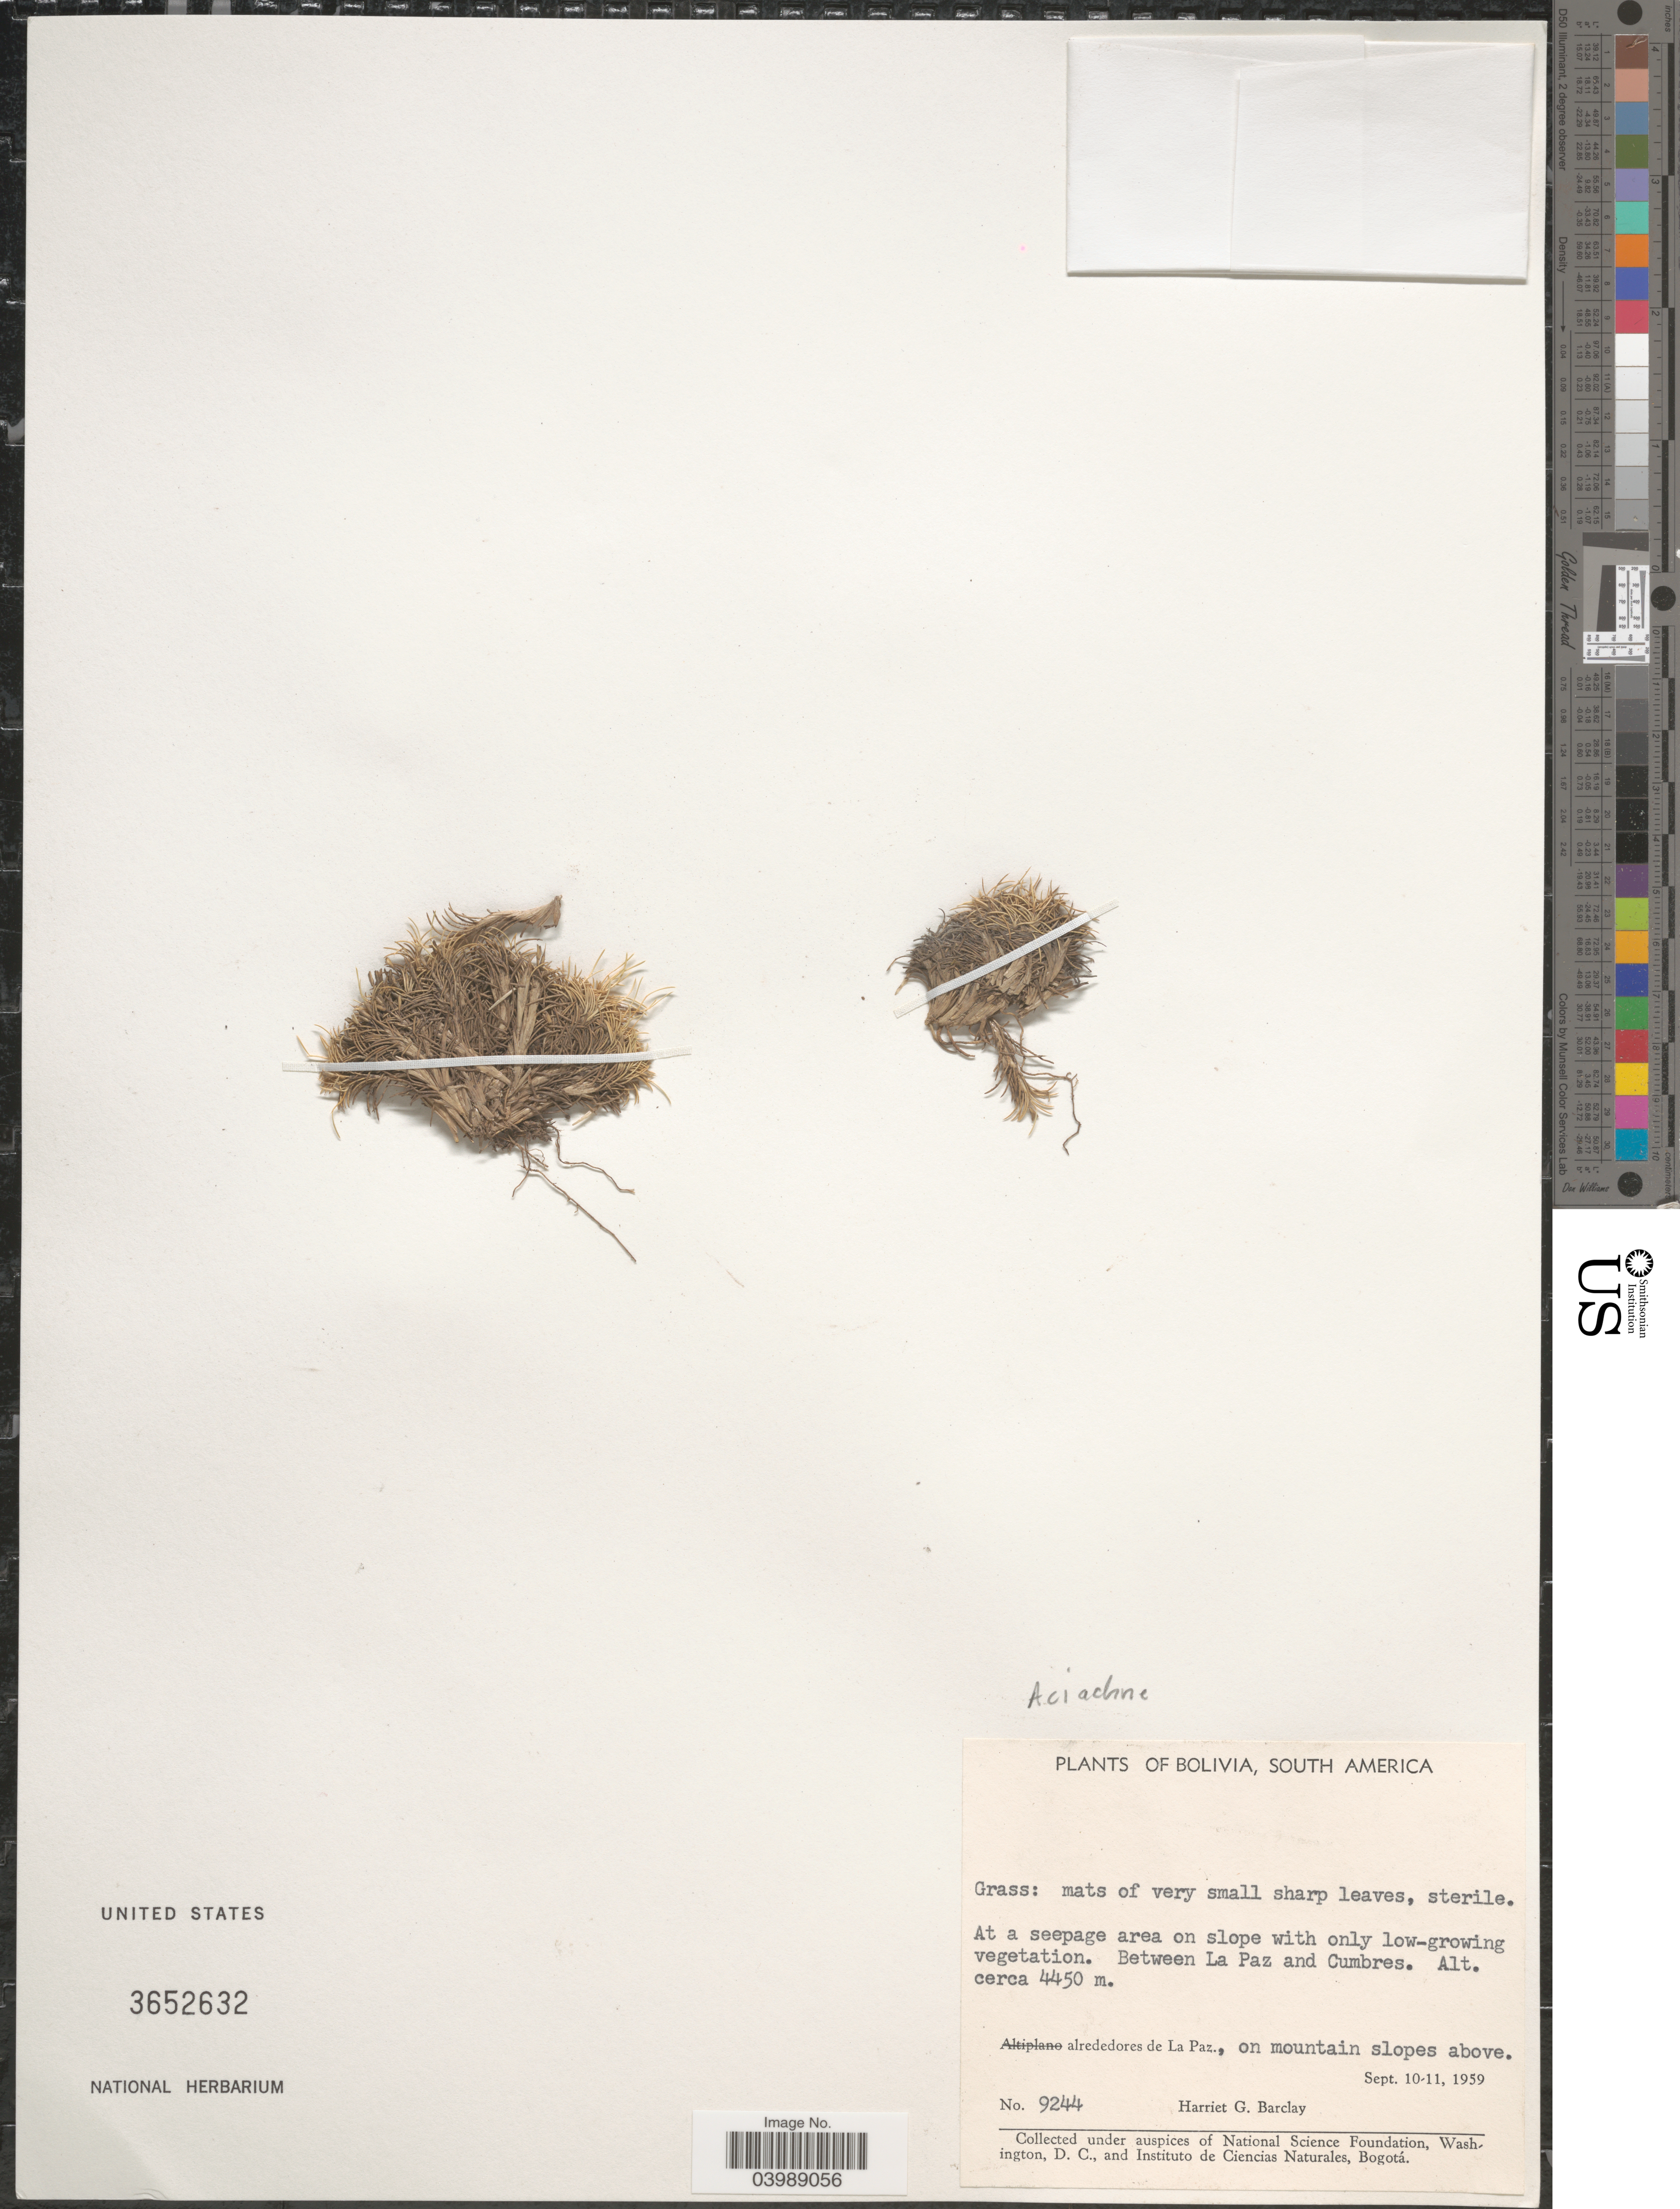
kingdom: Plantae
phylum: Tracheophyta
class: Liliopsida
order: Poales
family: Poaceae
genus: Aciachne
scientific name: Aciachne sp.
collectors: H. G. Barclay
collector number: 9244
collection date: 1959-09-10/1959-09-11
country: Bolivia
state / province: La Paz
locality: Between La Paz and Cumbres. Alrededores de La Paz, on mountain slopes above.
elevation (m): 4450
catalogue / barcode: US 3652632